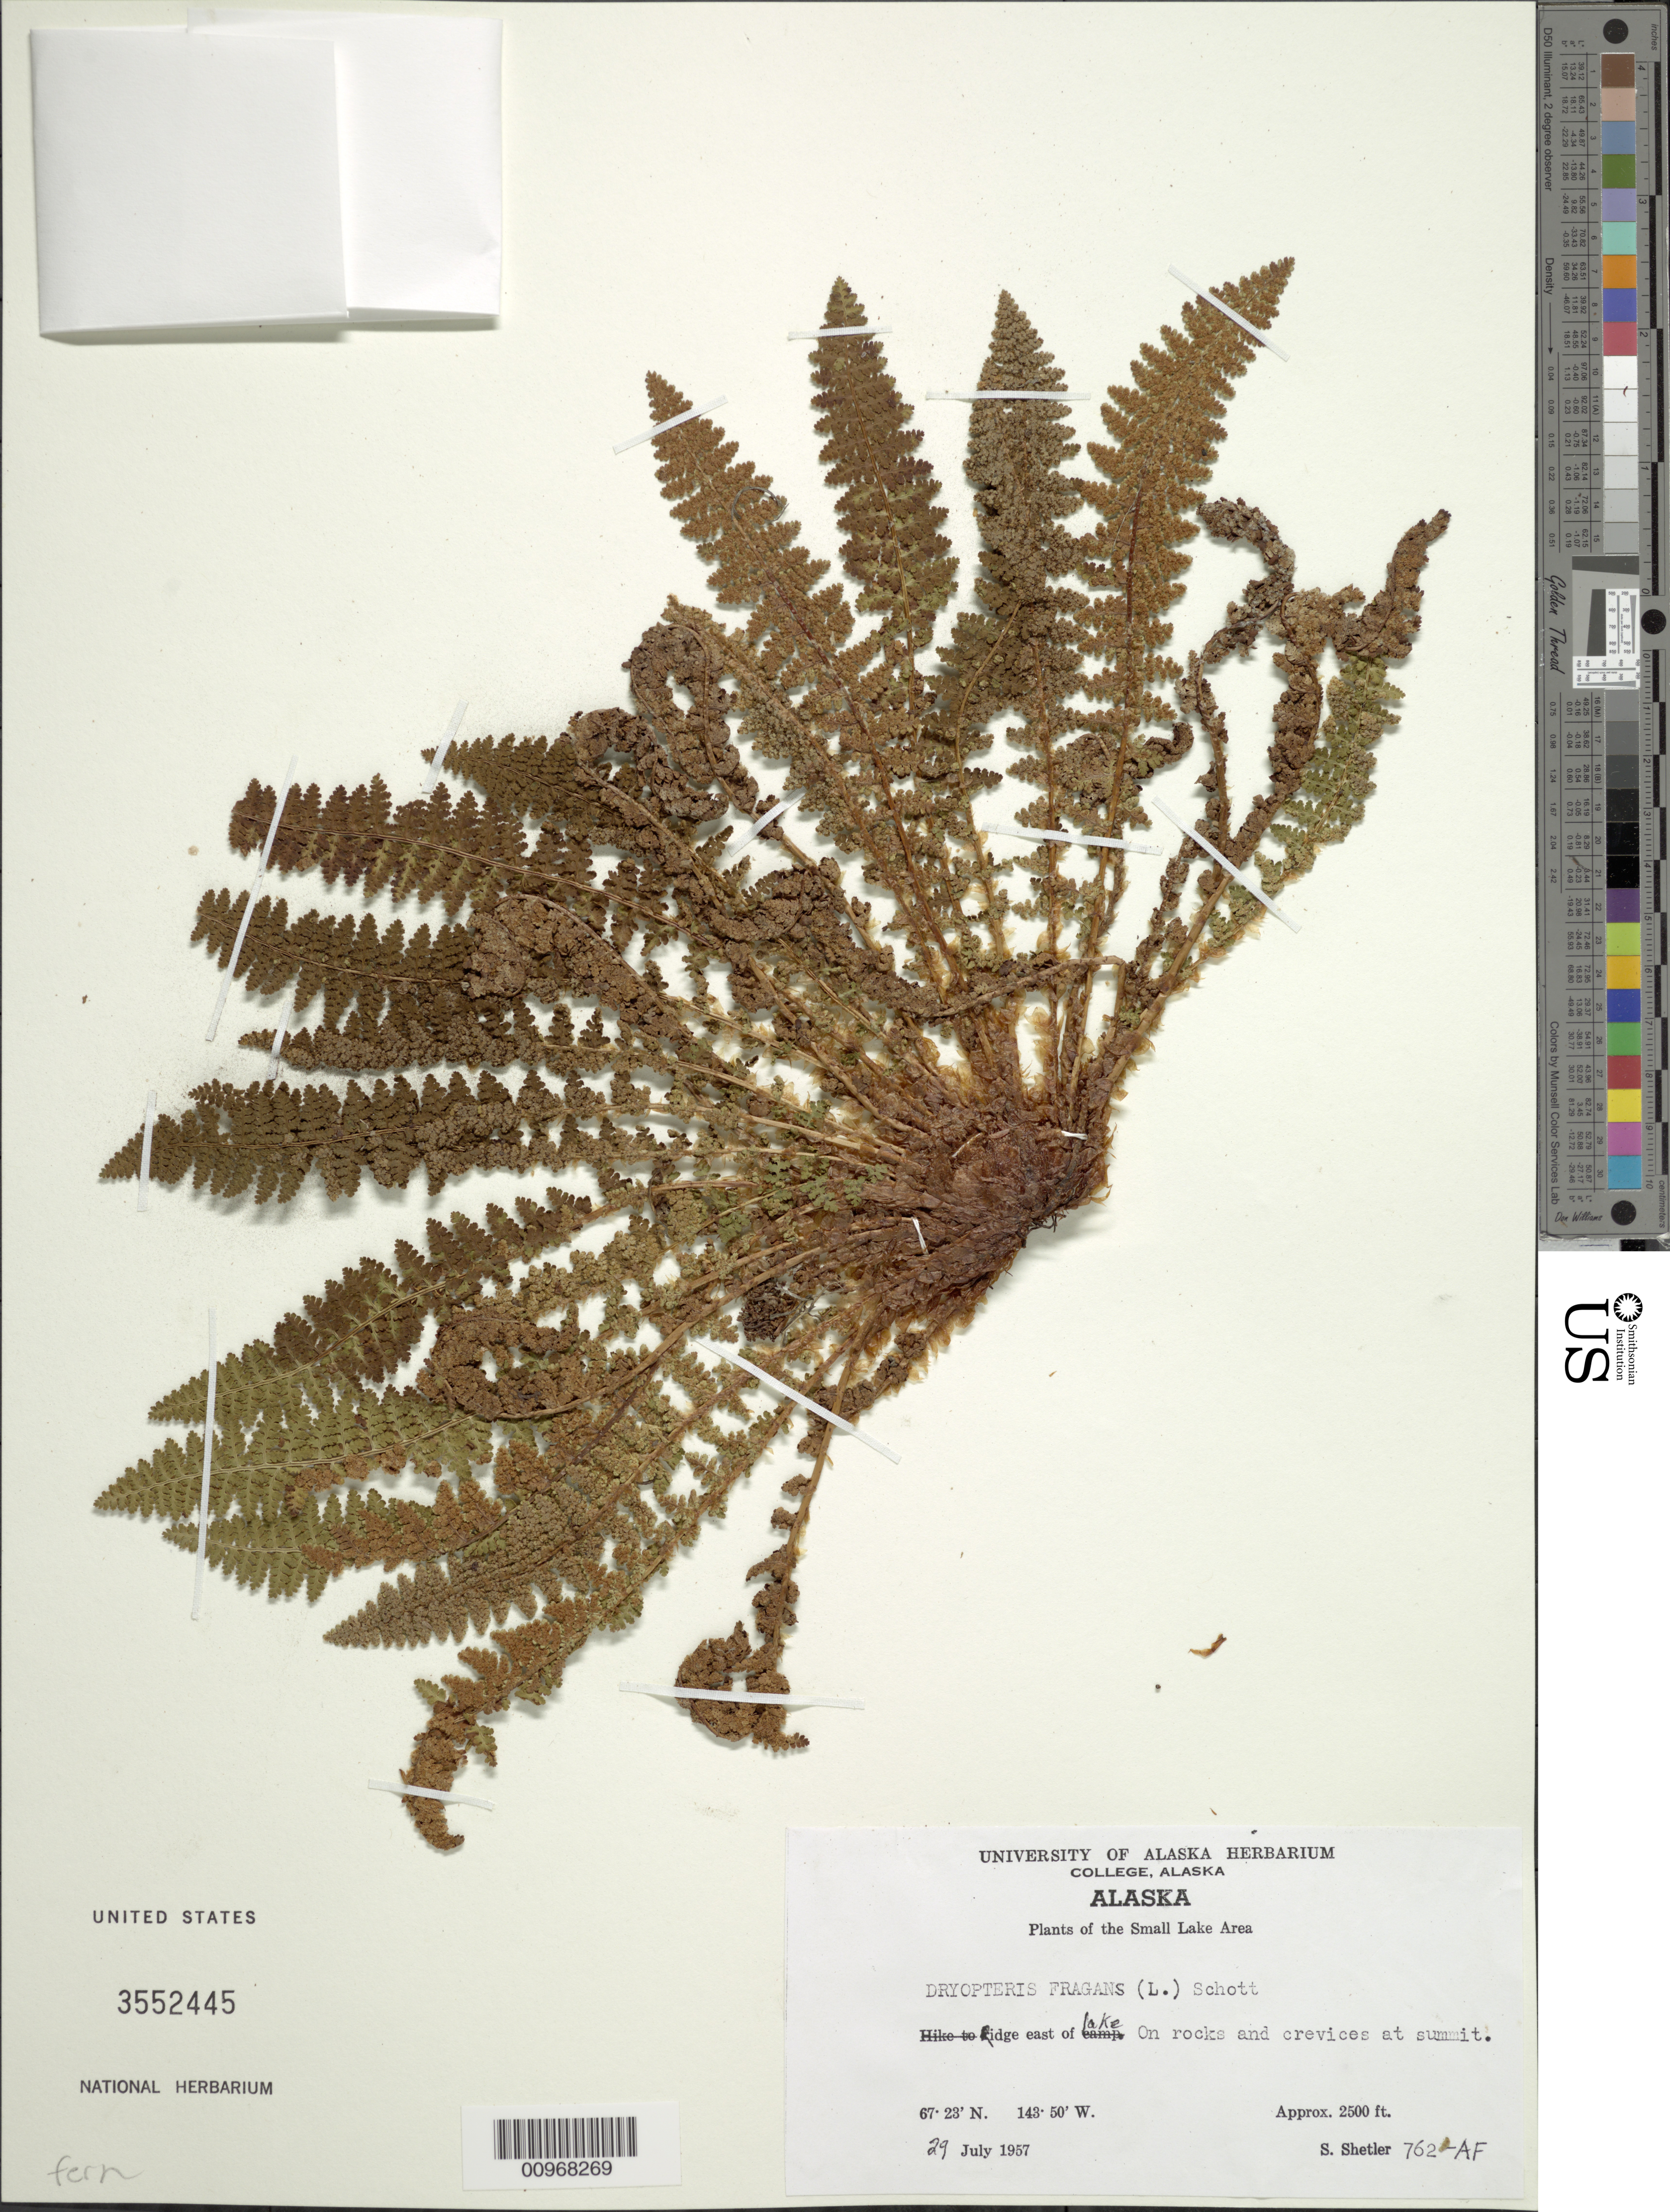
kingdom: Plantae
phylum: Tracheophyta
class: Polypodiopsida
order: Polypodiales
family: Dryopteridaceae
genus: Dryopteris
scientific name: Dryopteris fragrans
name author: (L.) Schott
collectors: S. Shetler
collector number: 762-AF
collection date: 1957-07-29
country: United States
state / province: Alaska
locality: Small Lake Area, ridge east of lake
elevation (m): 762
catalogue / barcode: US 3552445